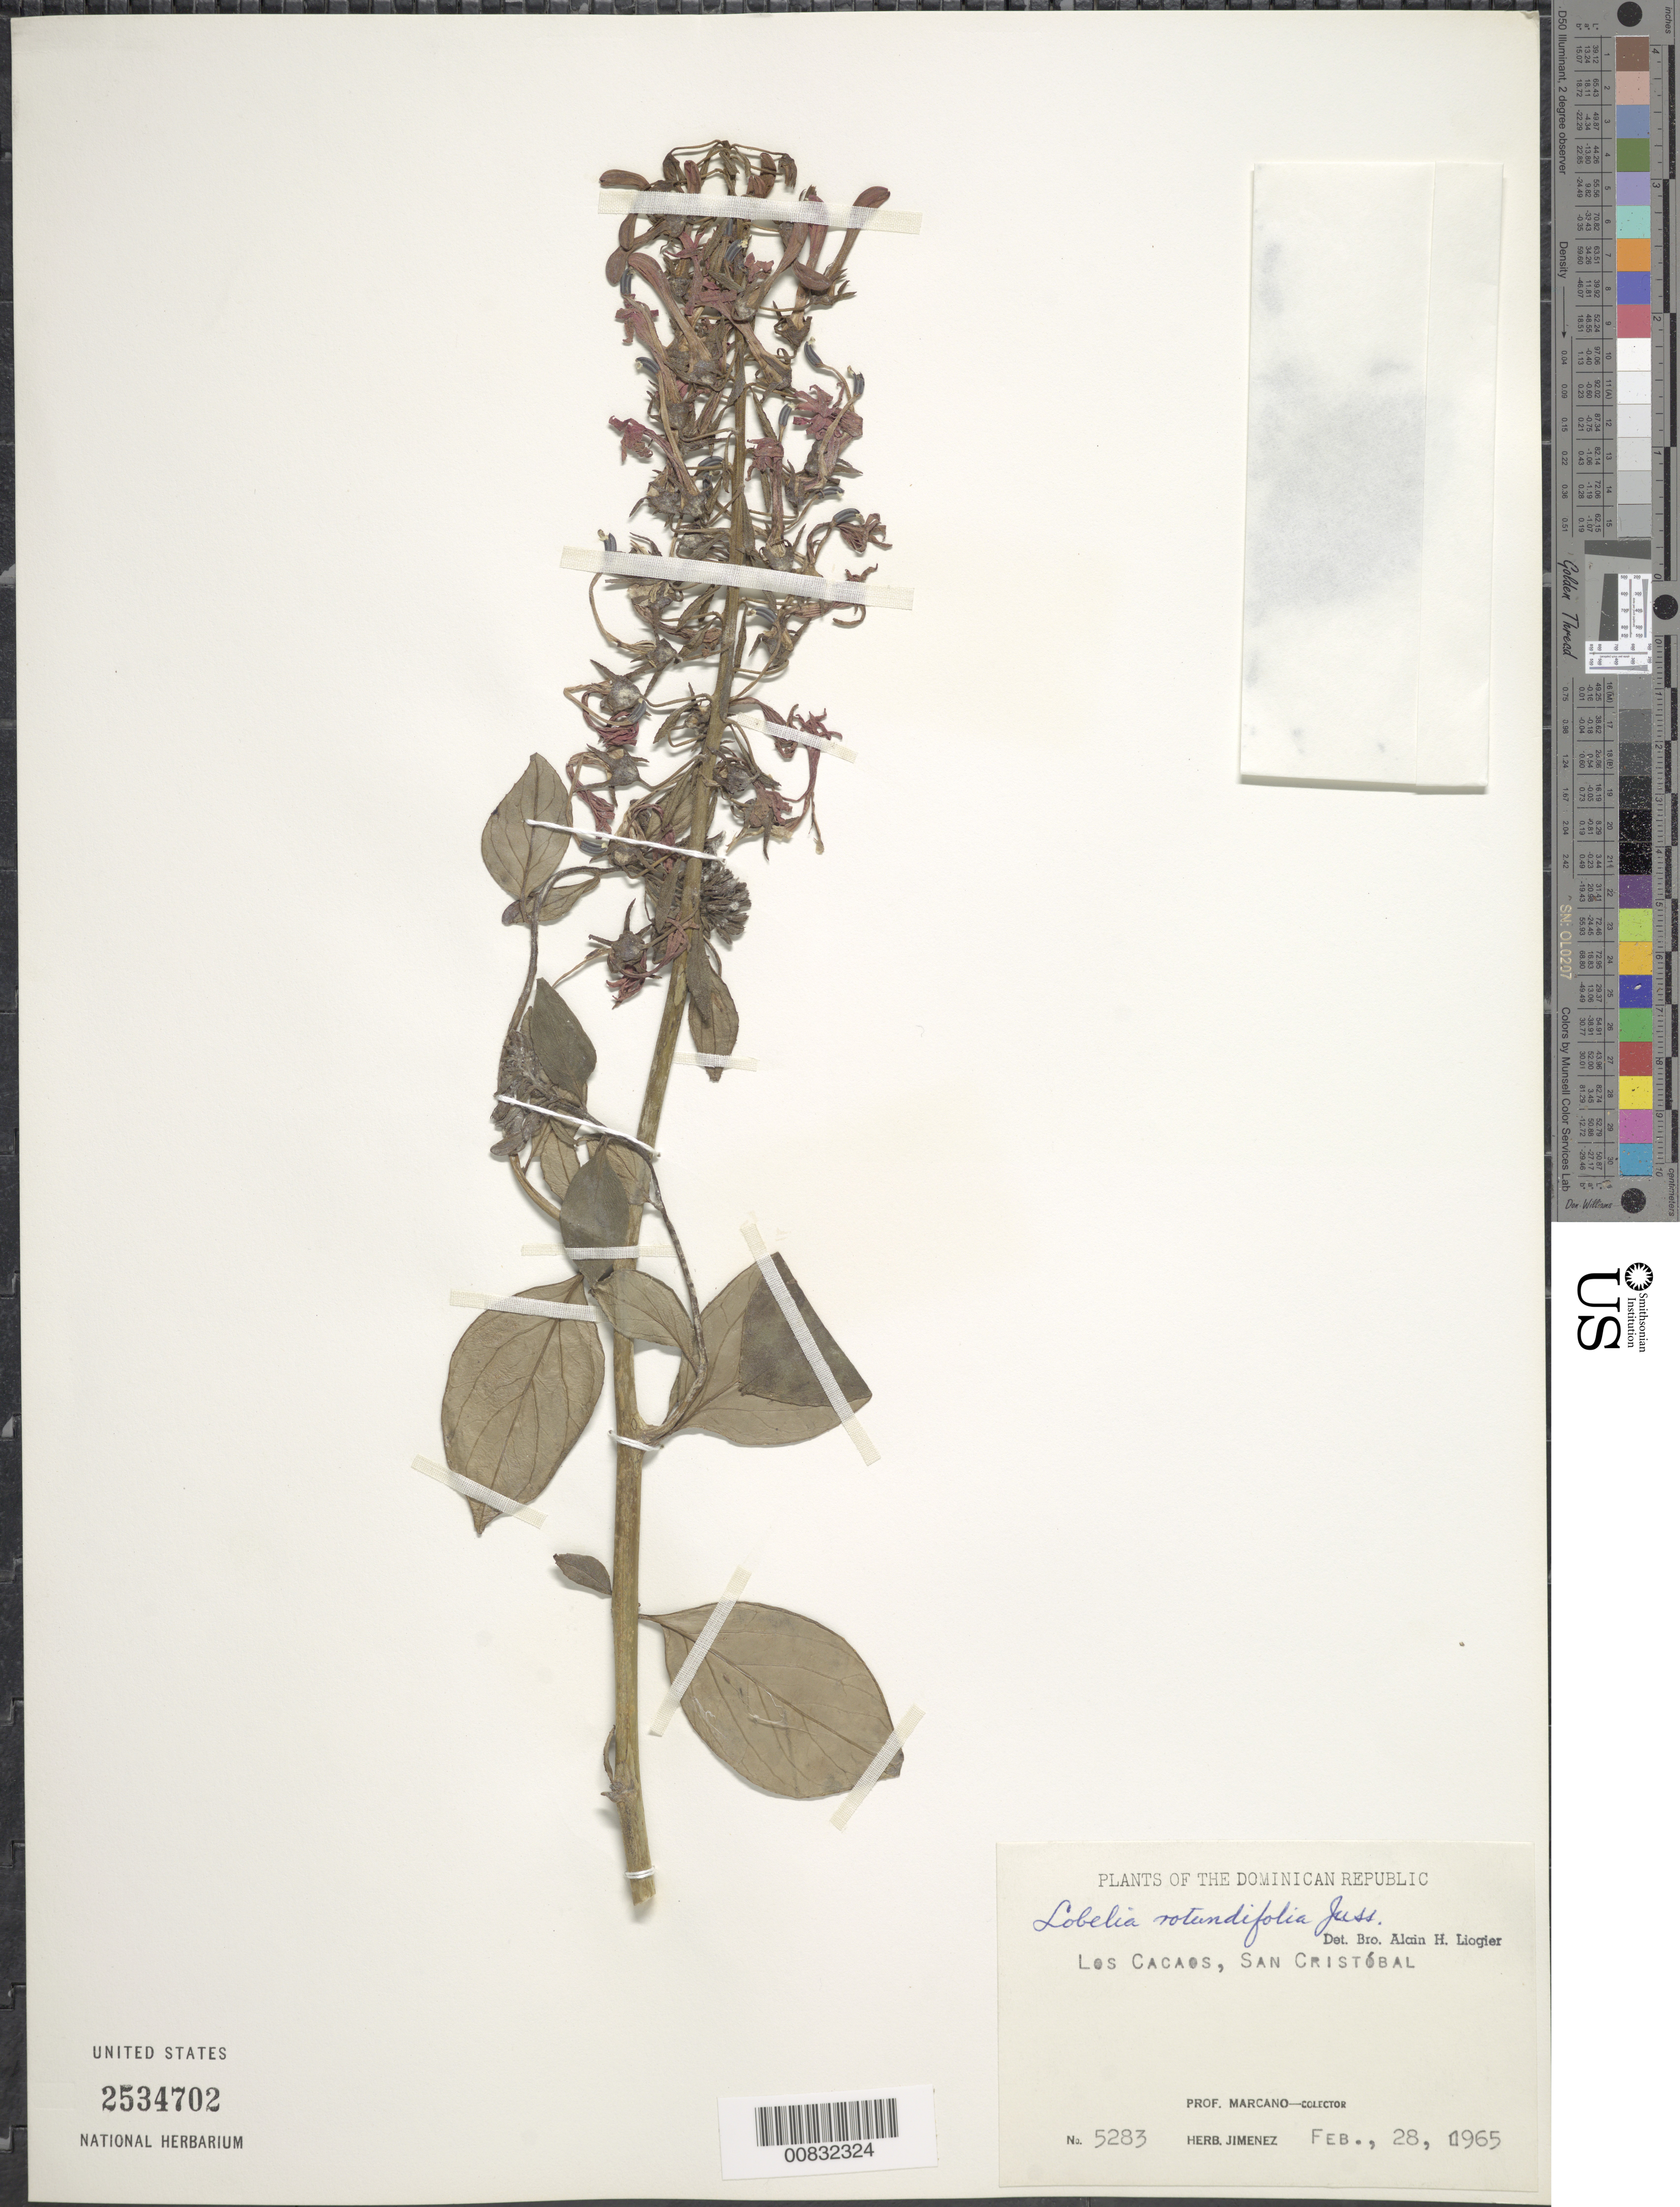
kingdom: Plantae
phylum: Tracheophyta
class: Magnoliopsida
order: Asterales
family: Campanulaceae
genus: Lobelia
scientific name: Lobelia rotundifolia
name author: Juss. ex A. DC.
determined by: Liogier, Alain H.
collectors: E. J. Marcano F.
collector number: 5283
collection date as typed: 28 Feb 1965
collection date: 1965-02-28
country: Dominican Republic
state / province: San Cristobal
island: Hispaniola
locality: Los Cacaos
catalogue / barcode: US 2534702